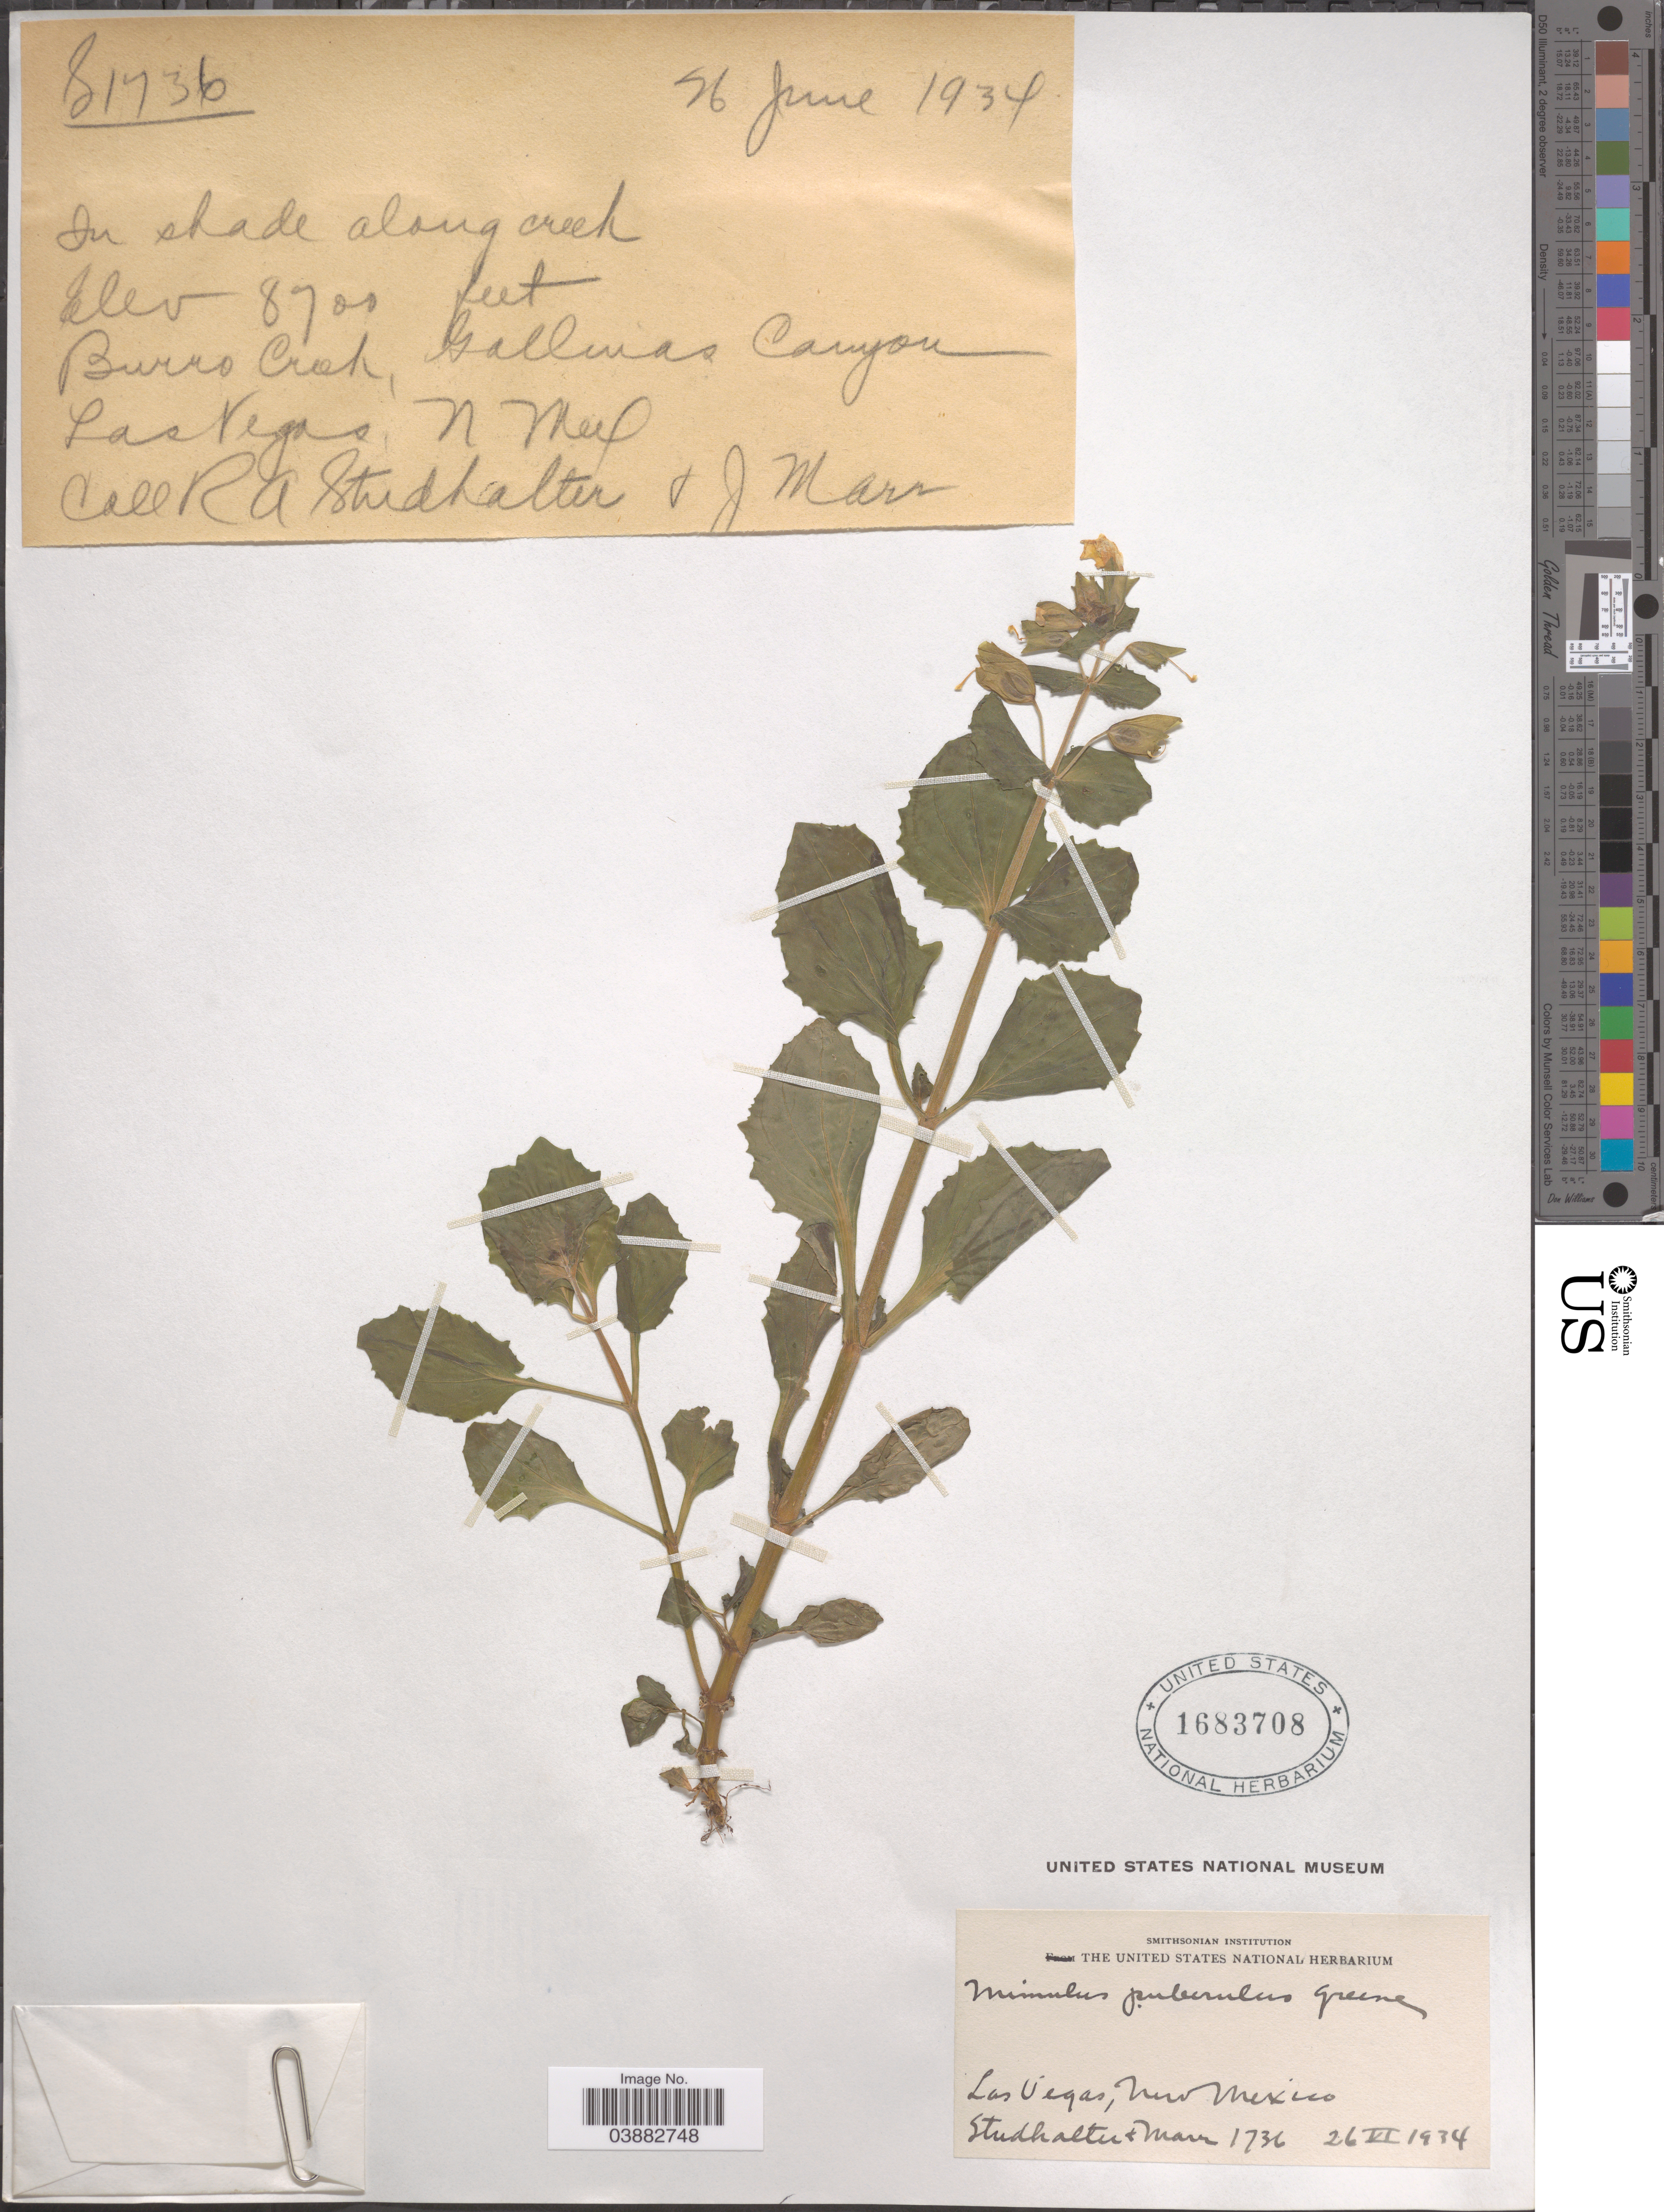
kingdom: Plantae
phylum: Tracheophyta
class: Magnoliopsida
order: Lamiales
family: Phrymaceae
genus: Mimulus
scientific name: Mimulus puberulus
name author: Gand.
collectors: R. Studhalter & J. Marr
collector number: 1736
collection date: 1934-06-26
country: United States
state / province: New Mexico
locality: Las Vegas. Burro Creek, Gallinas Canyon.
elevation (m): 2652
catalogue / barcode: US 1683708